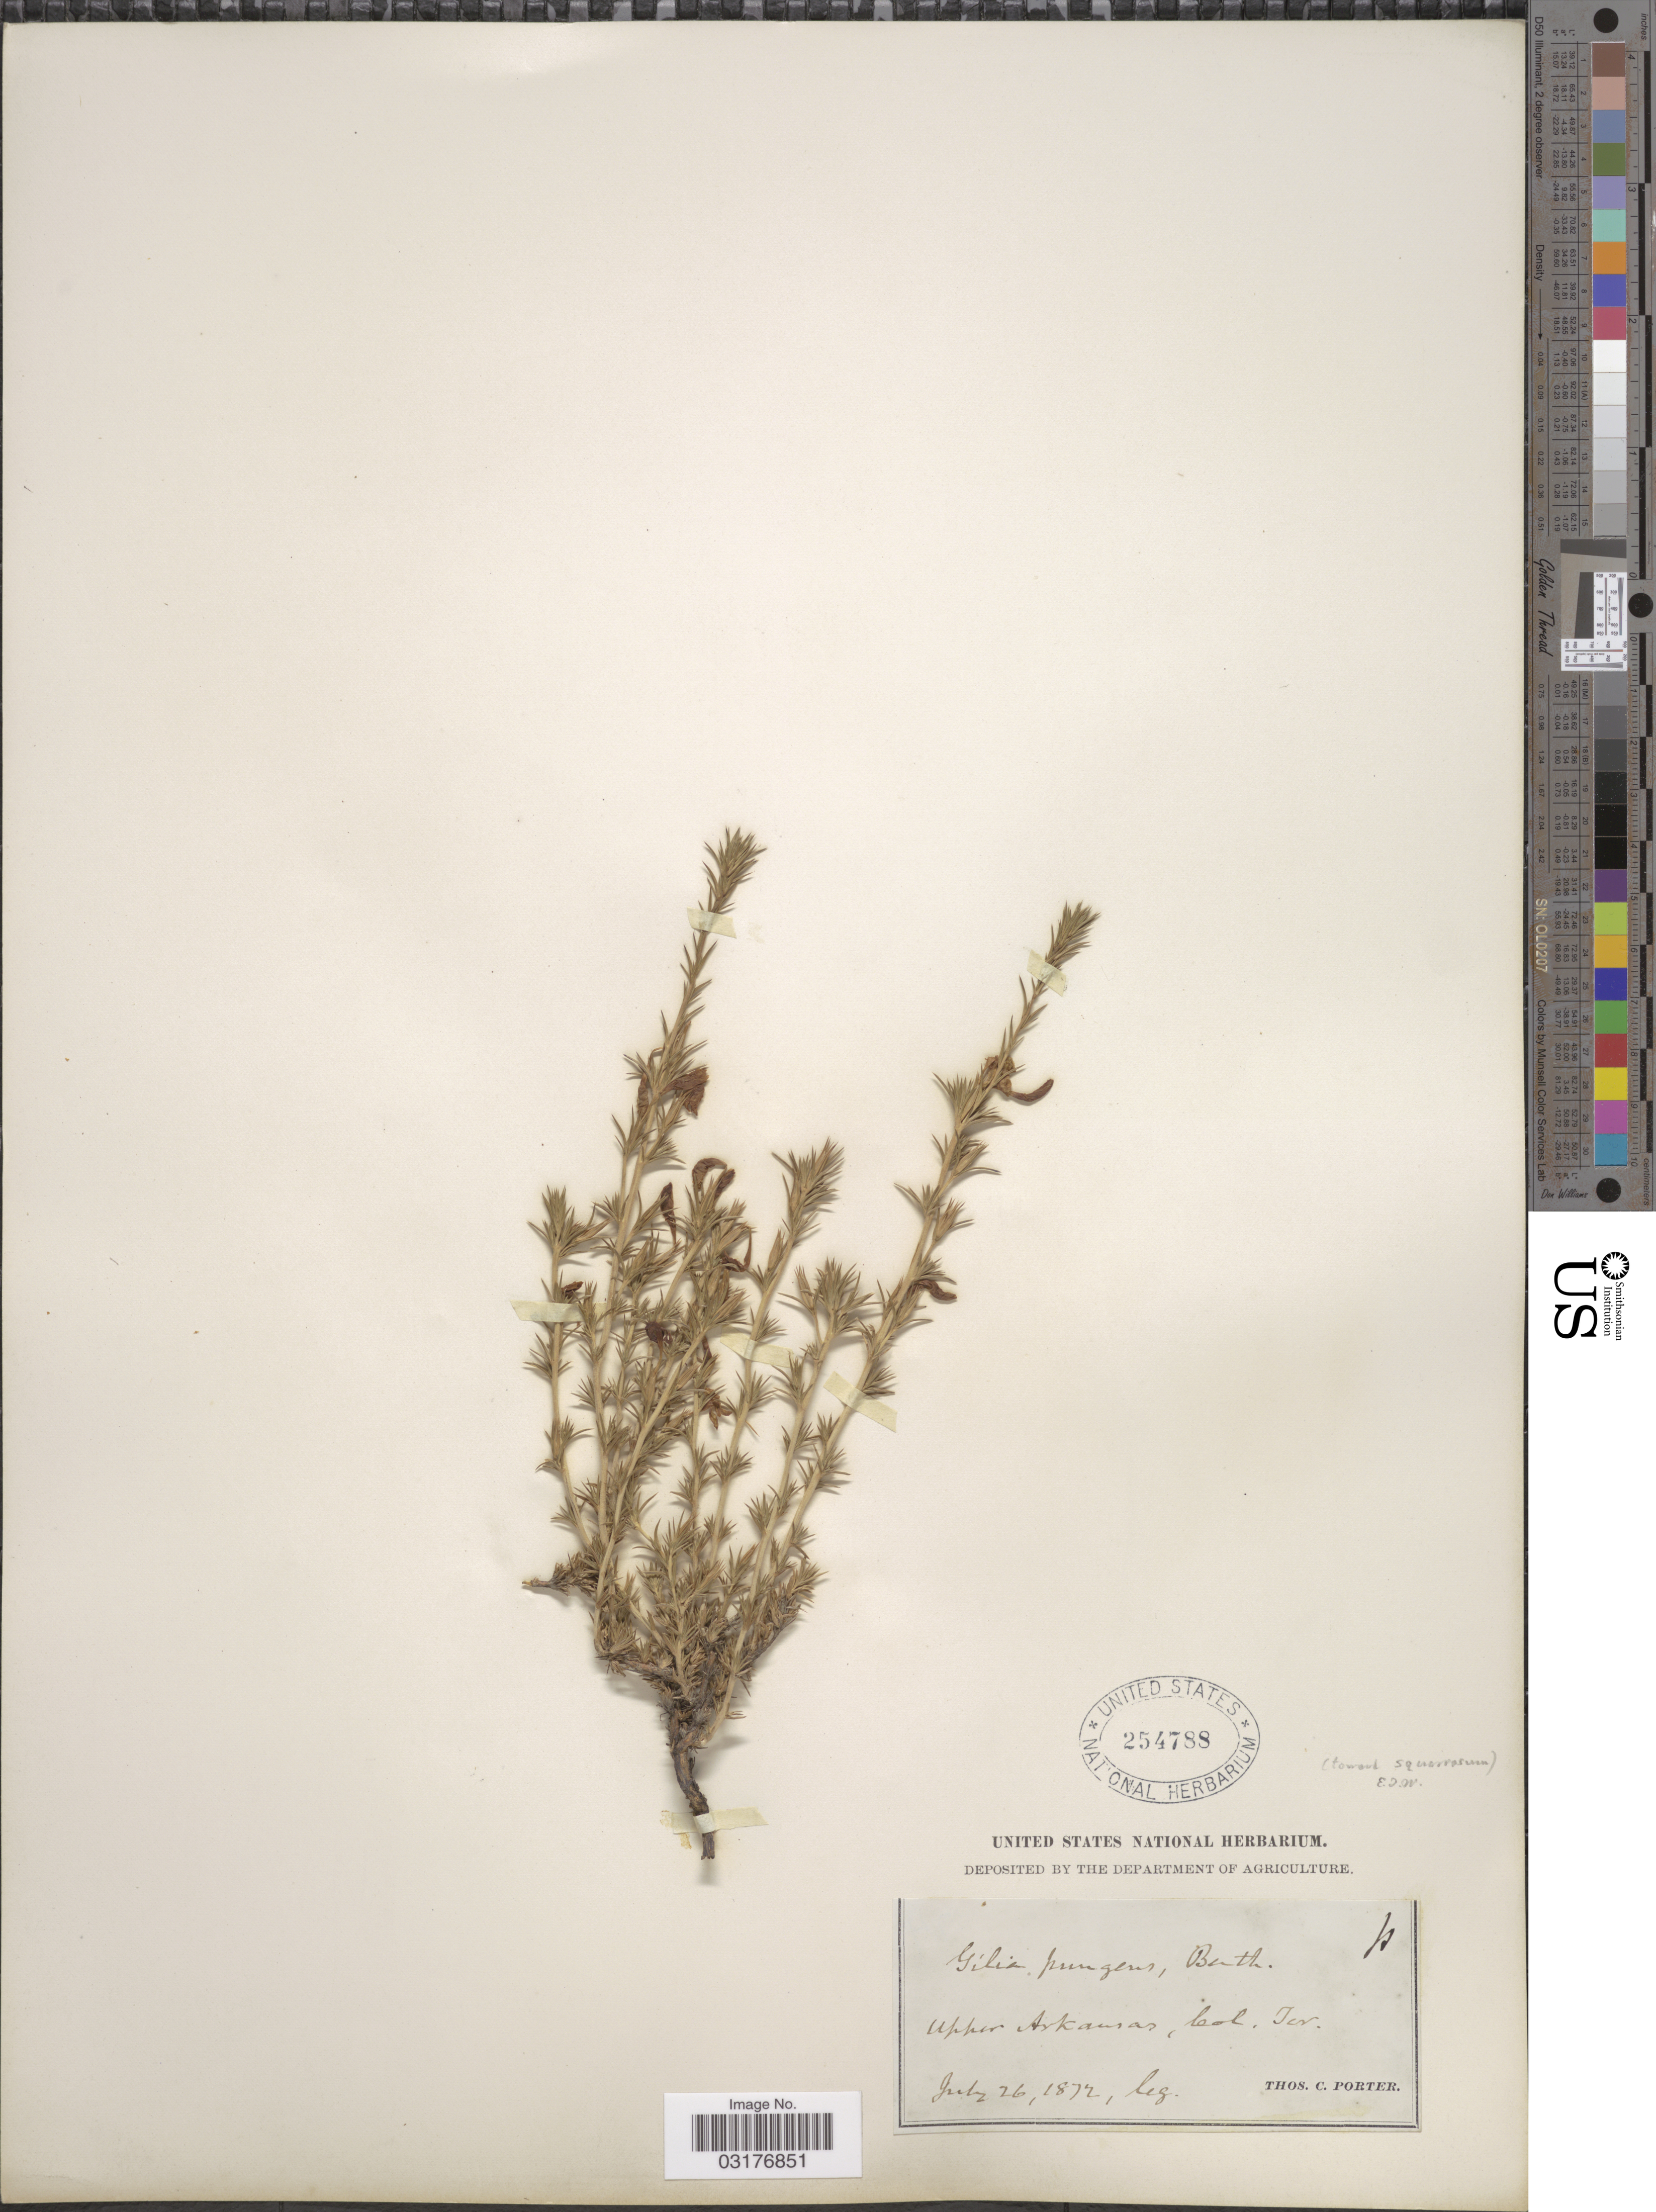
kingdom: Plantae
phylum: Tracheophyta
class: Magnoliopsida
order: Ericales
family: Polemoniaceae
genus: Linanthus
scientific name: Linanthus pungens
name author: (Torr.) J.M. Porter & L.A. Johnson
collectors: T. Porter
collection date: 1872-07-26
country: United States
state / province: Colorado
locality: Upper Arkansas, Col. Ter.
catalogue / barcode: US 245788